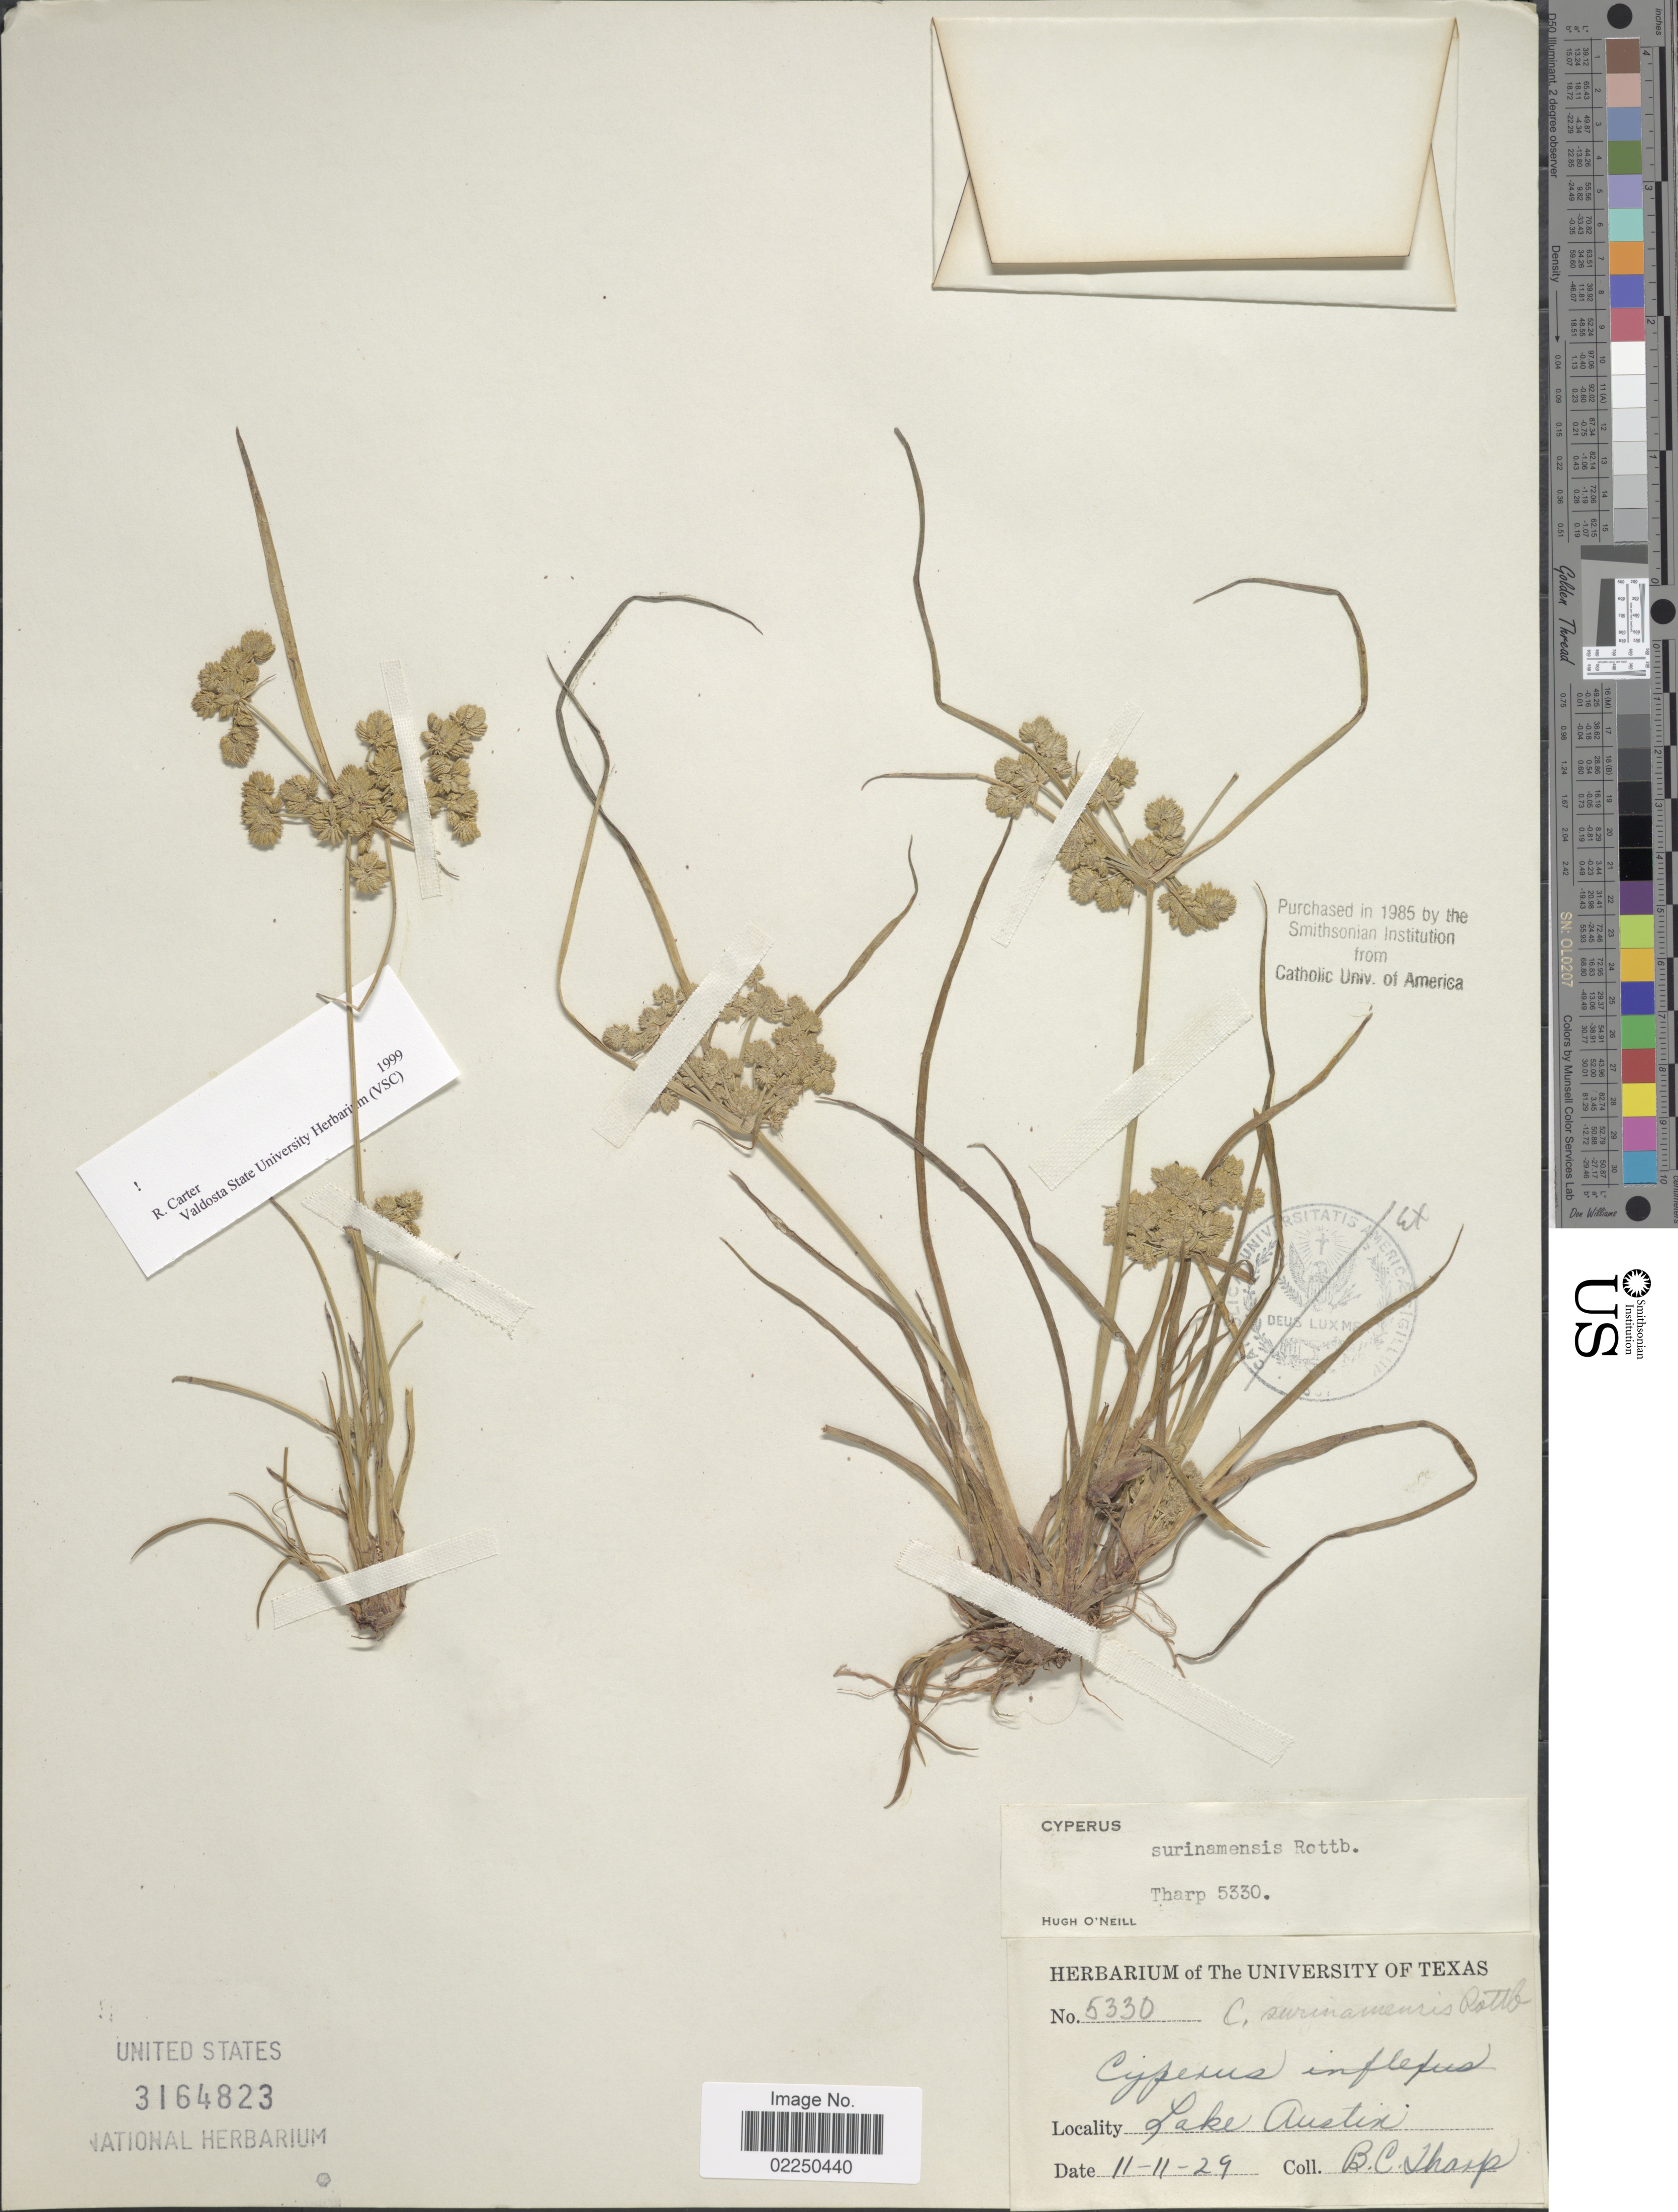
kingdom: Plantae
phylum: Tracheophyta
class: Liliopsida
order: Poales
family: Cyperaceae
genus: Cyperus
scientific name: Cyperus surinamensis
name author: Rottb.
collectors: B. C. Tharp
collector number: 5330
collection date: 1929-11-11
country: United States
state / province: Texas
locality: Lake Austin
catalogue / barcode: US 3164823